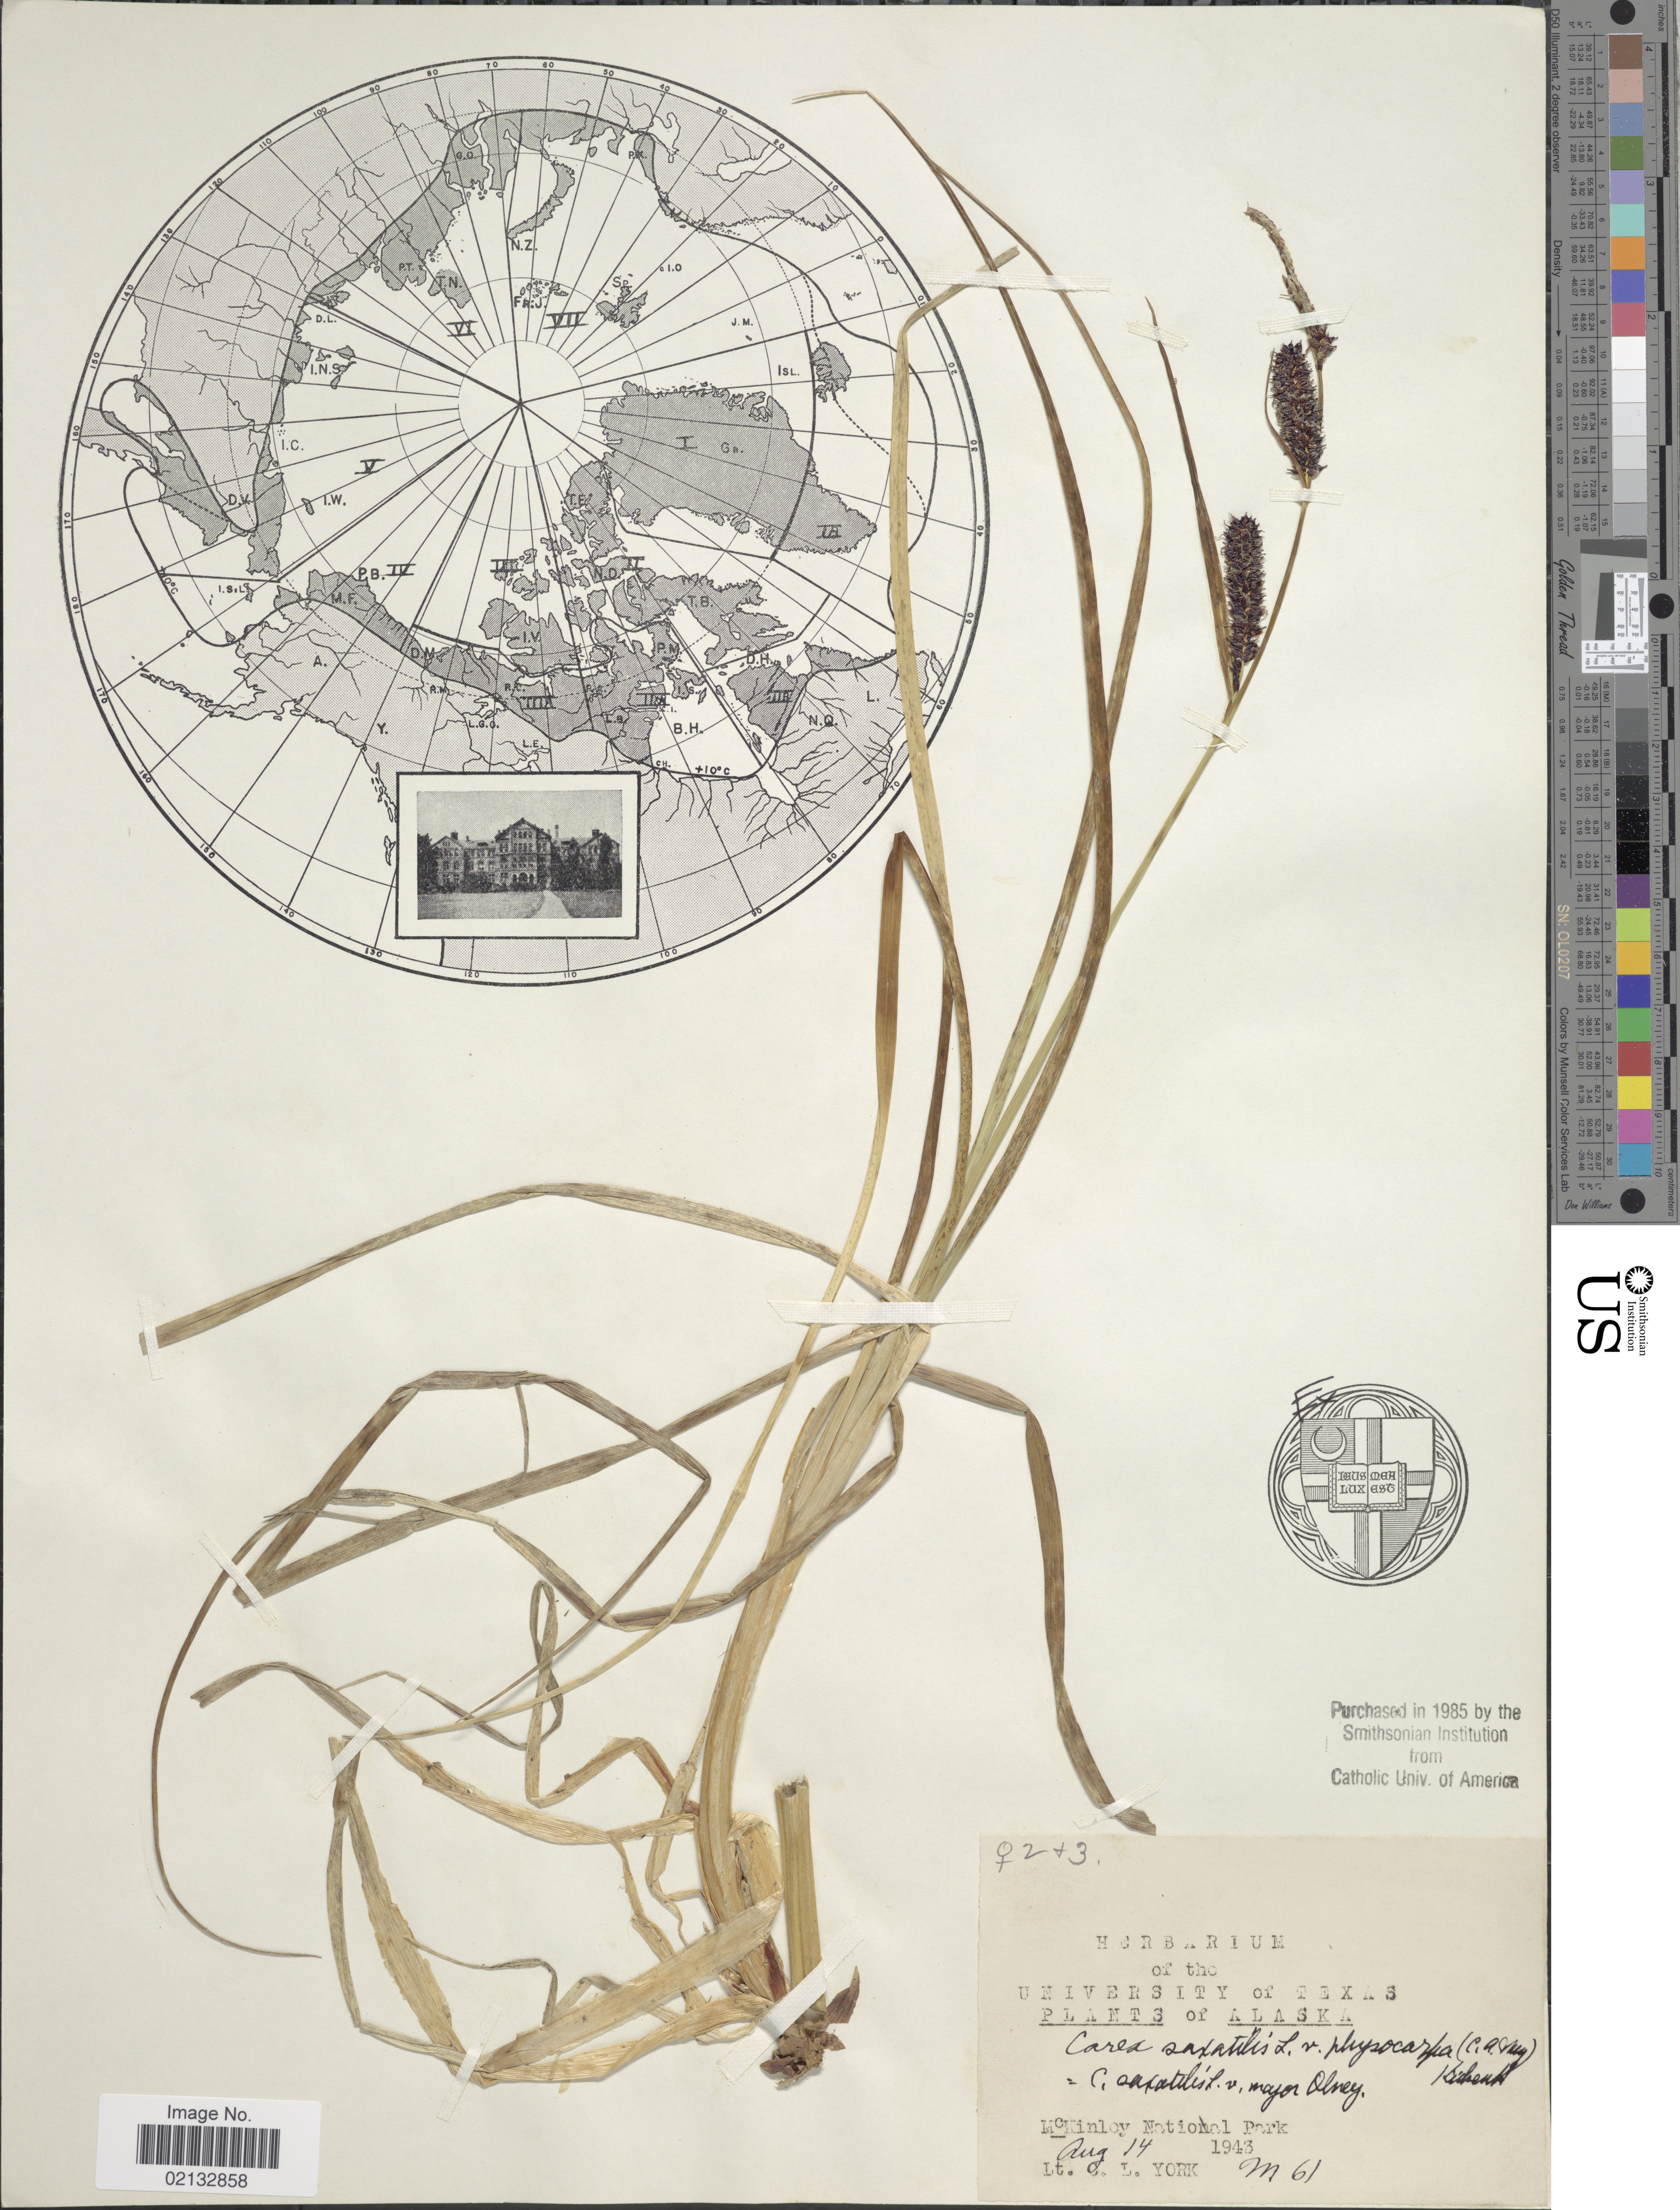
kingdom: Plantae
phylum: Tracheophyta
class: Liliopsida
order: Poales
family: Cyperaceae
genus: Carex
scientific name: Carex saxatilis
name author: L.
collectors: C. L. York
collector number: M61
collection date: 1943-08-14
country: United States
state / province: Alaska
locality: McKinley National Park